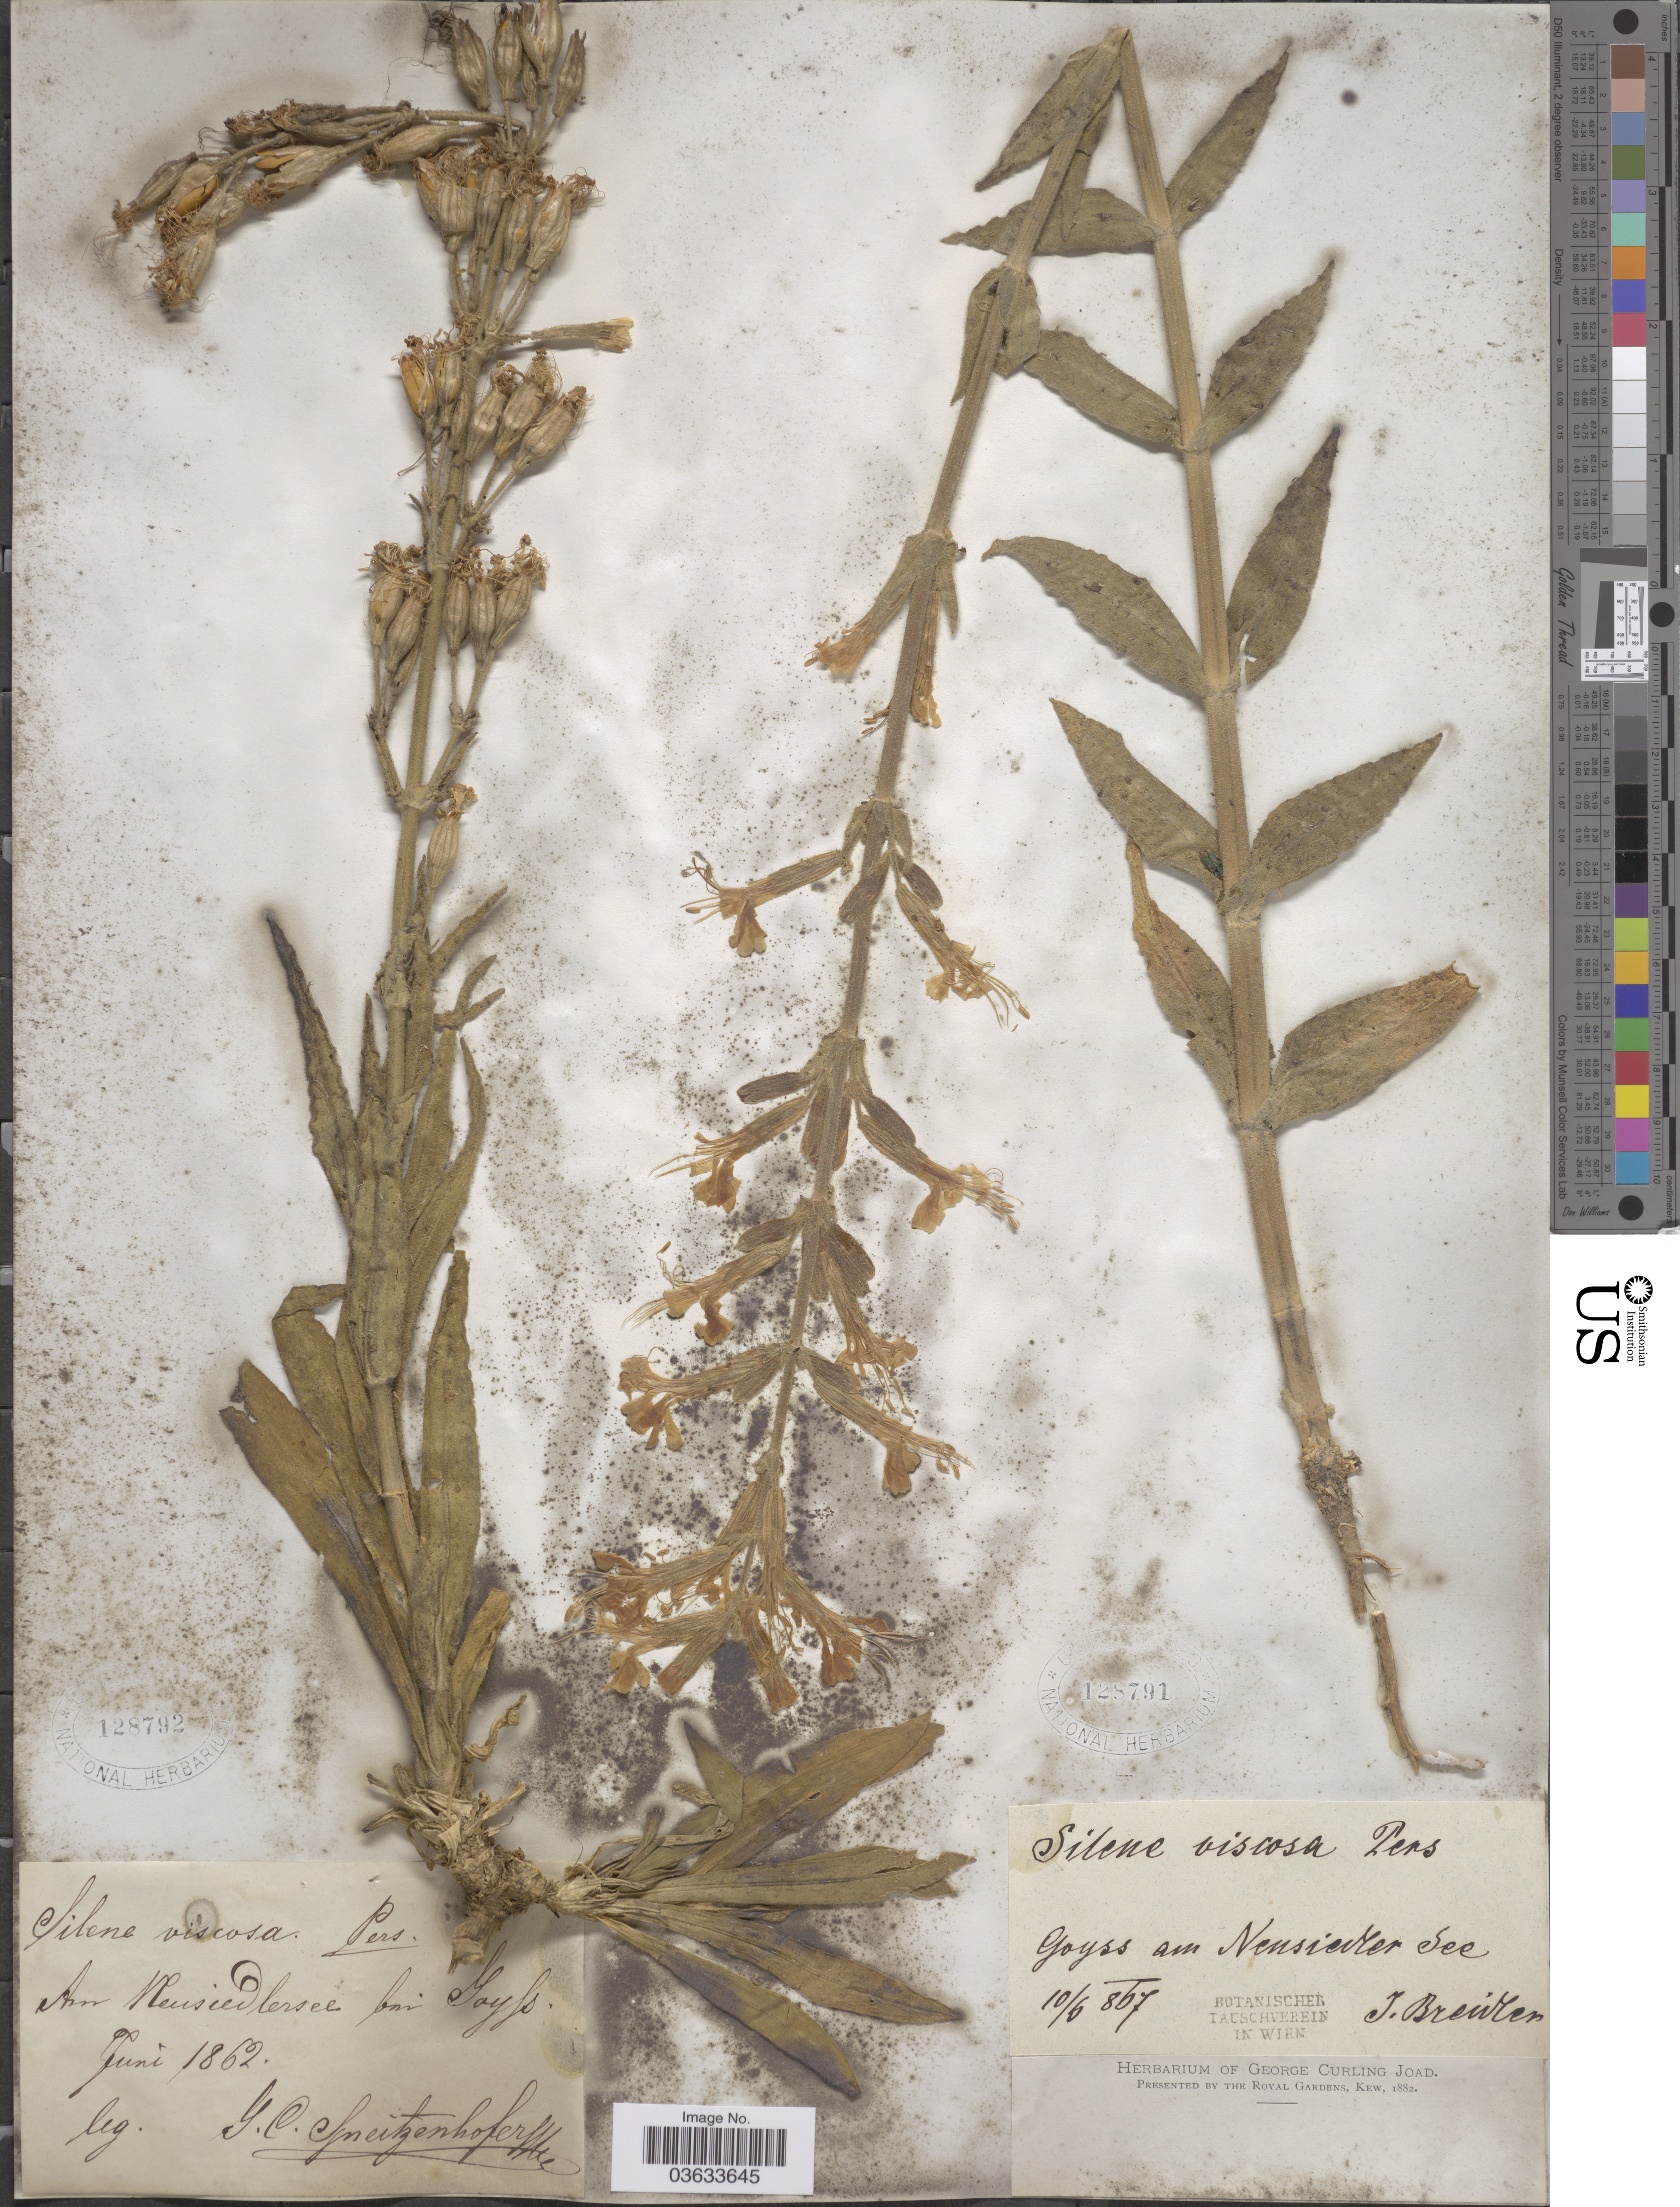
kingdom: Plantae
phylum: Tracheophyta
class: Magnoliopsida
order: Caryophyllales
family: Caryophyllaceae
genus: Silene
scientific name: Silene viscosa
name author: (L.) Pers.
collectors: G. Spreitzenhofer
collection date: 1862-06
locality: Am Neusiedlersee bei Goyss.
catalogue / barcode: US 128792-2